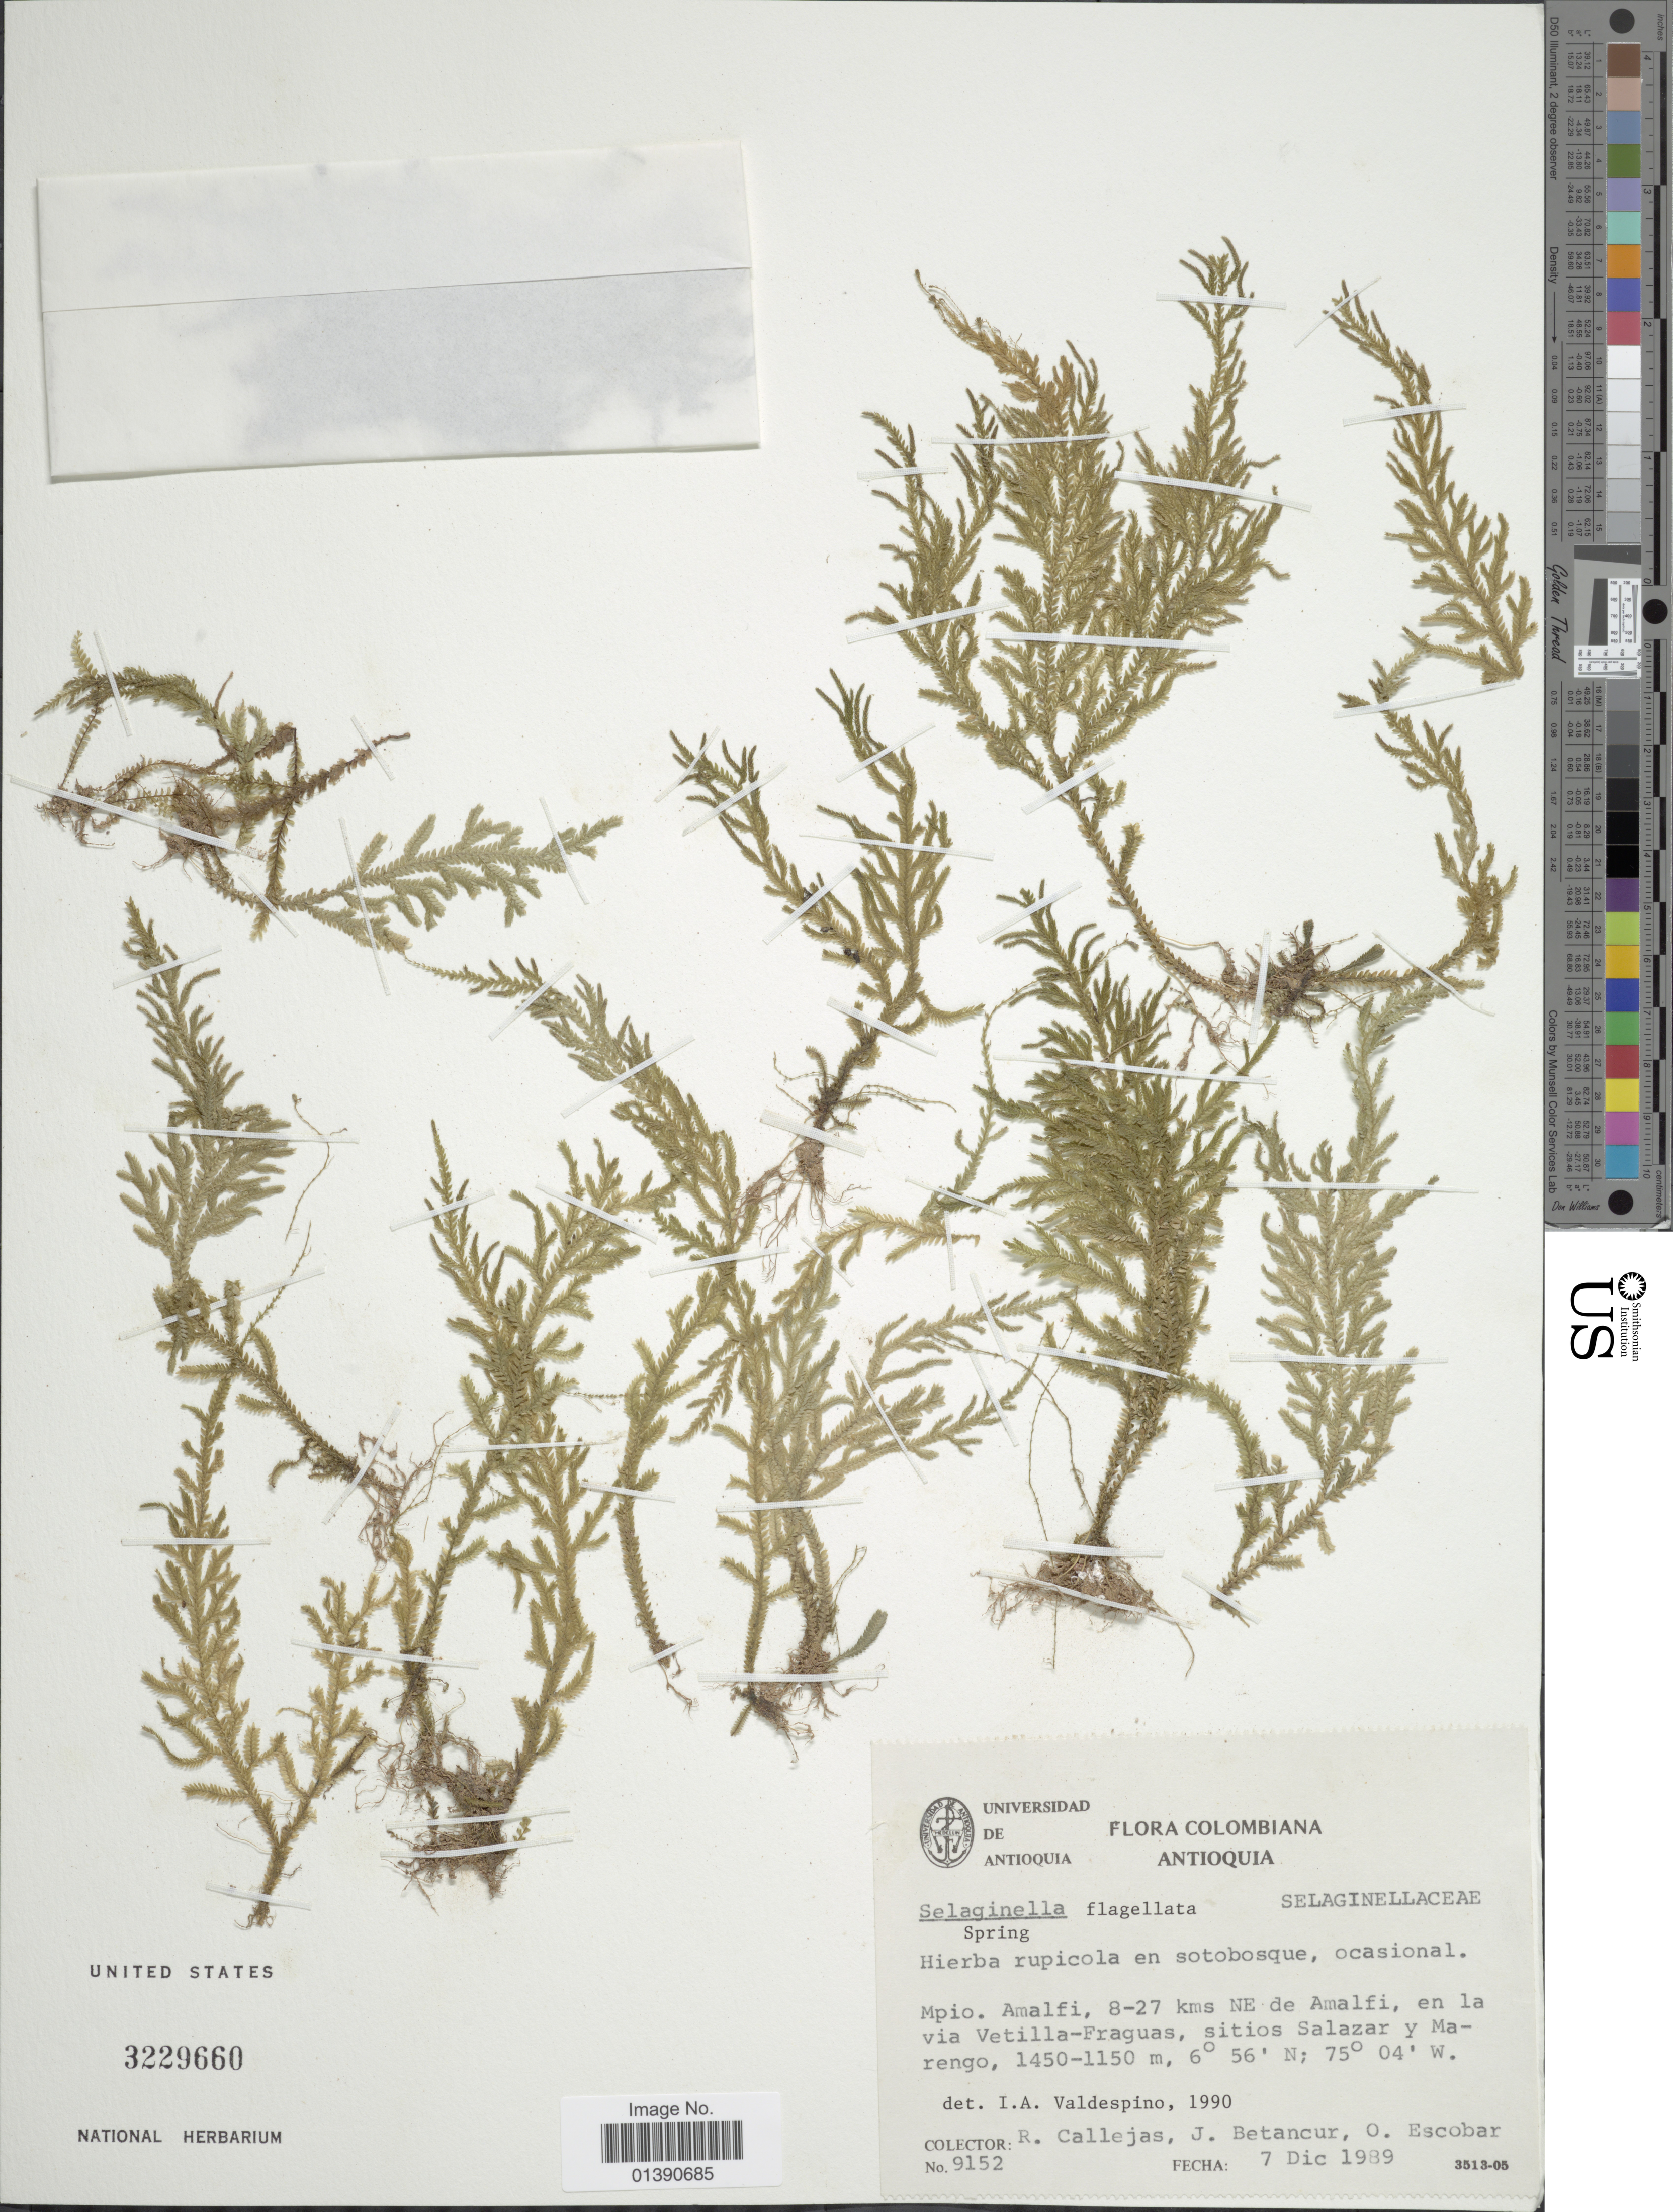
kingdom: Plantae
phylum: Tracheophyta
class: Lycopodiopsida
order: Selaginellales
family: Selaginellaceae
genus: Selaginella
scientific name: Selaginella flagellata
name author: Spring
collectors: R. Callejas, J. Betancur & O. D. Escobar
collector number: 9152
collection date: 1989-12-07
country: Colombia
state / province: Antioquia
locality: Mpio. Amalfi, 8-27 kms NE de Amalfi, en la via Vetilla-Fraguas, sitios Salazar y Marengo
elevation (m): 1150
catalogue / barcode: US 3229660